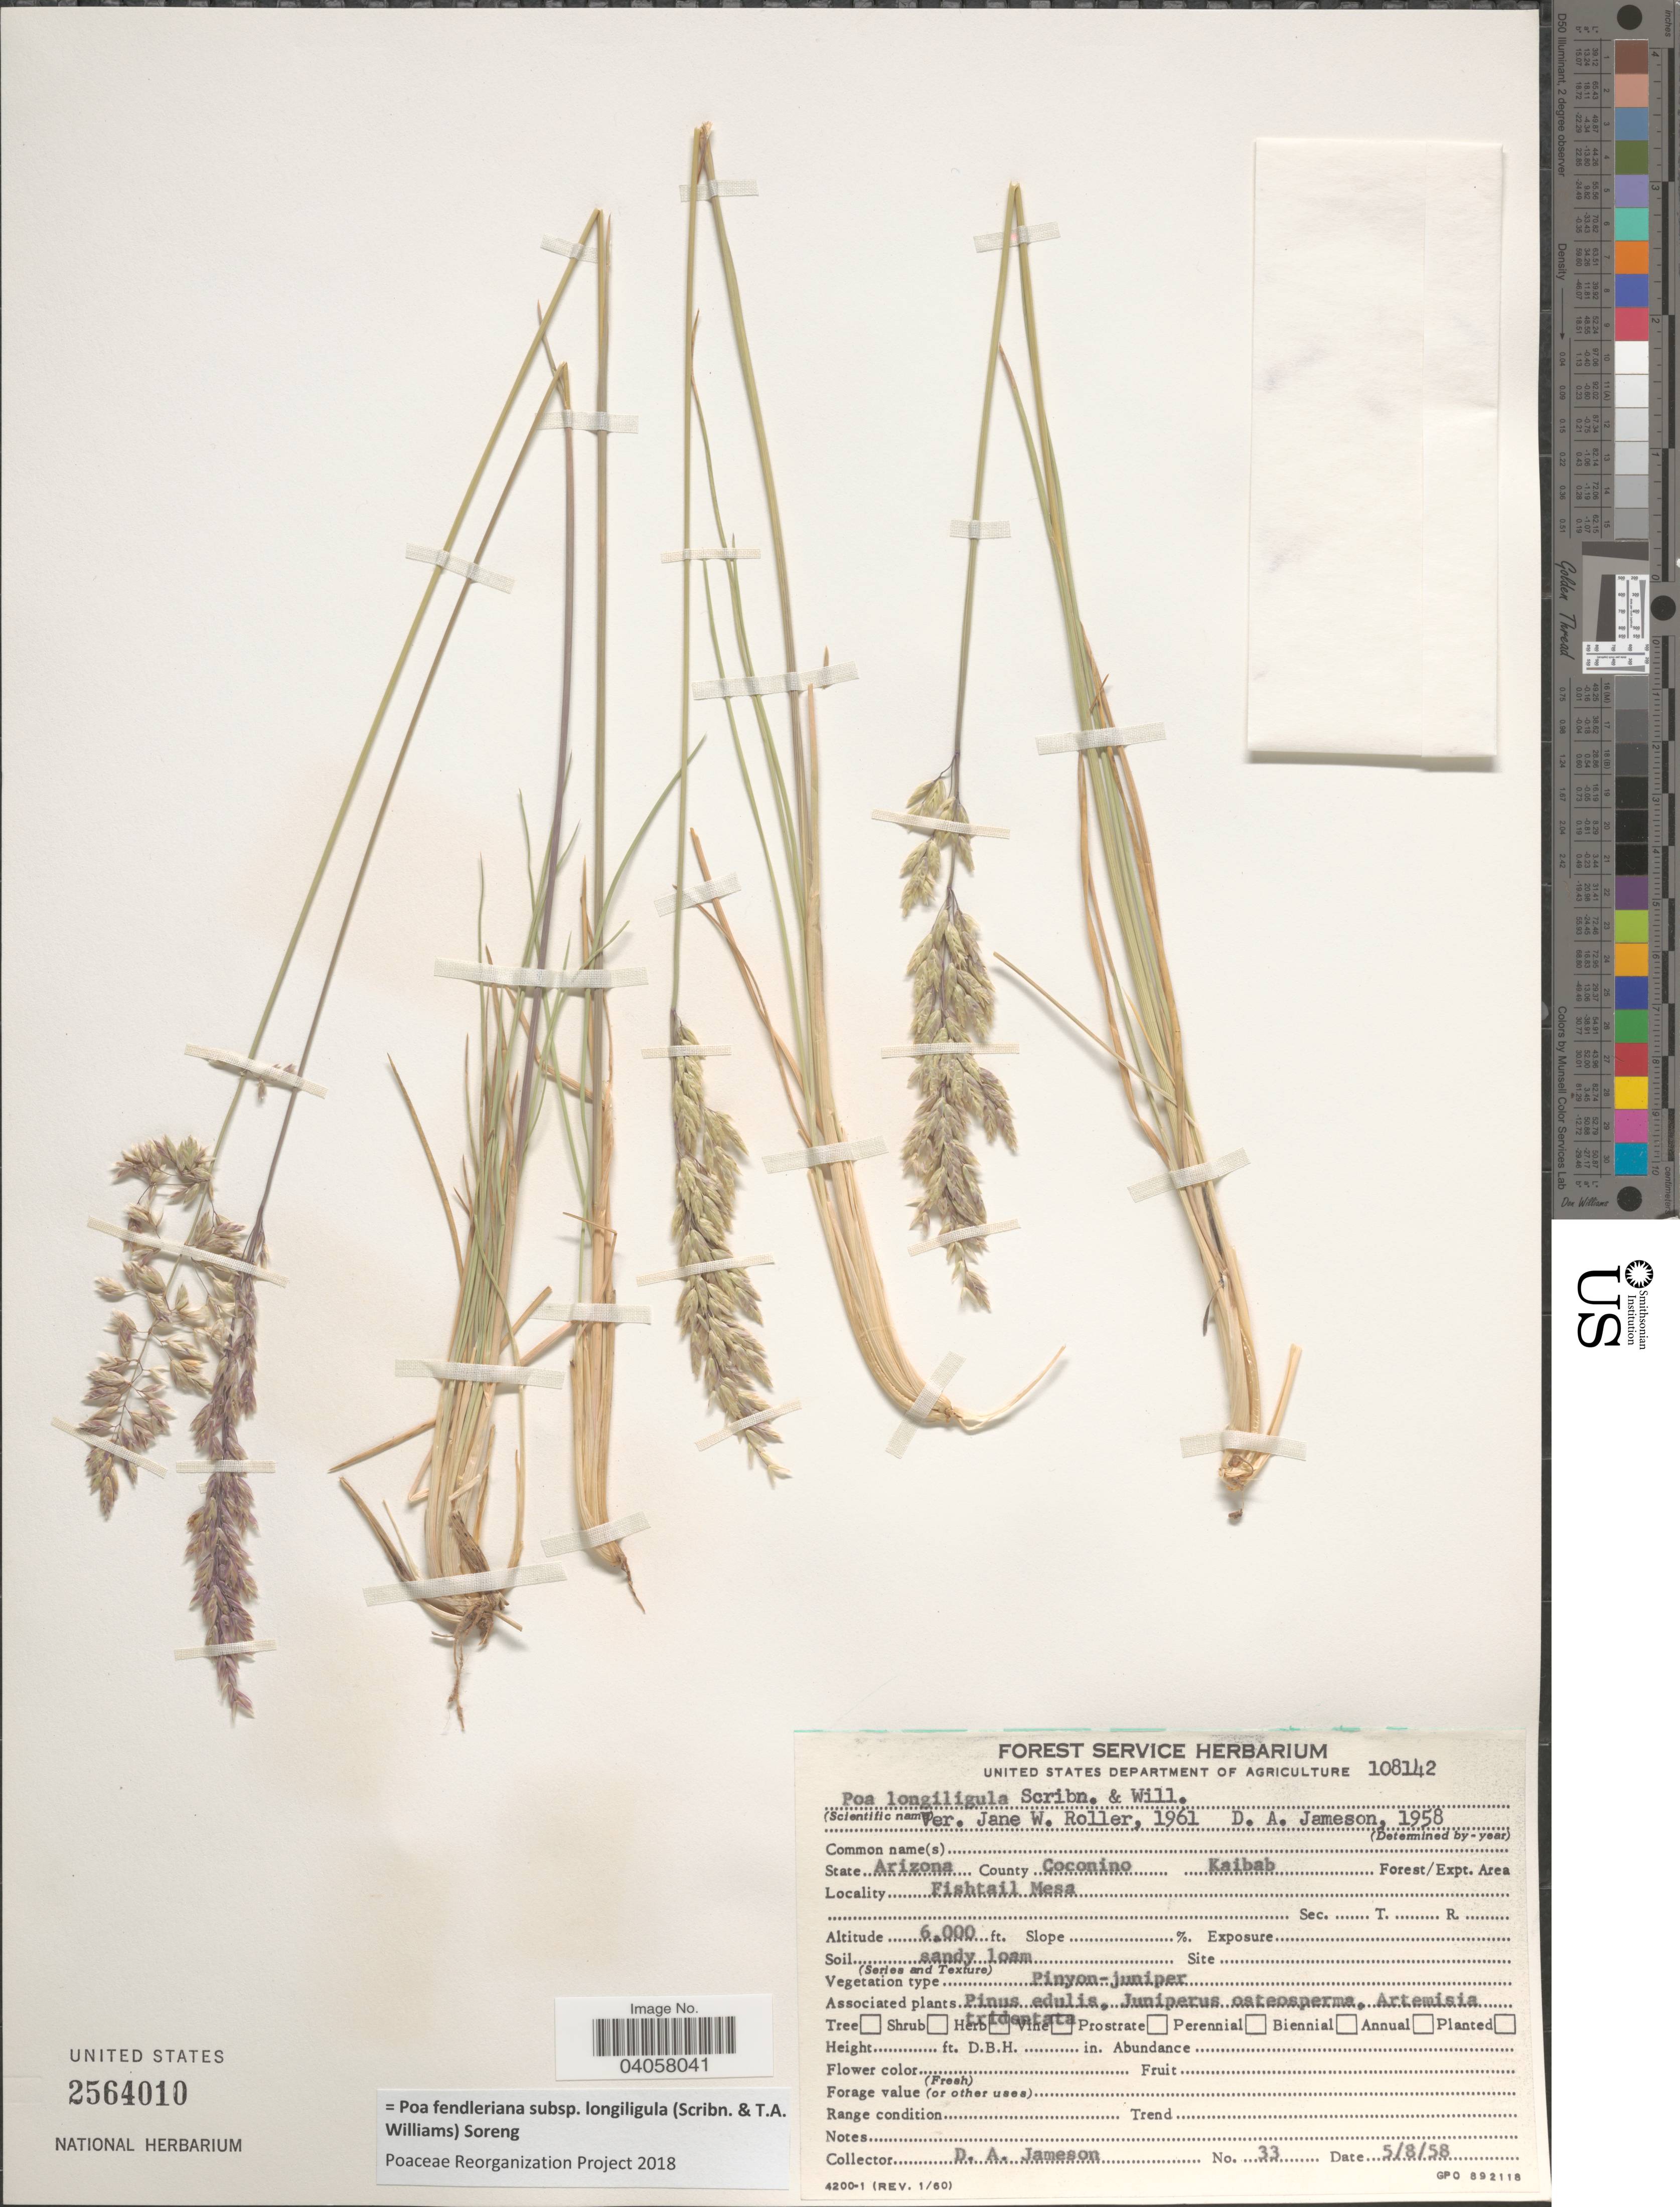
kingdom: Plantae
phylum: Tracheophyta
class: Liliopsida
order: Poales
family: Poaceae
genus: Poa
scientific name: Poa fendleriana subsp. longiligula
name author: (Scribn. & T.A. Williams) Soreng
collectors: D. Jameson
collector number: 33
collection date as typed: Transcribed d/m/y: 8/5/58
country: United States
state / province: Arizona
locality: County Coconino. Kaibab Forest/Expt. Area. Fishtail Mesa.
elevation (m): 1829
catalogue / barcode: US 2564010